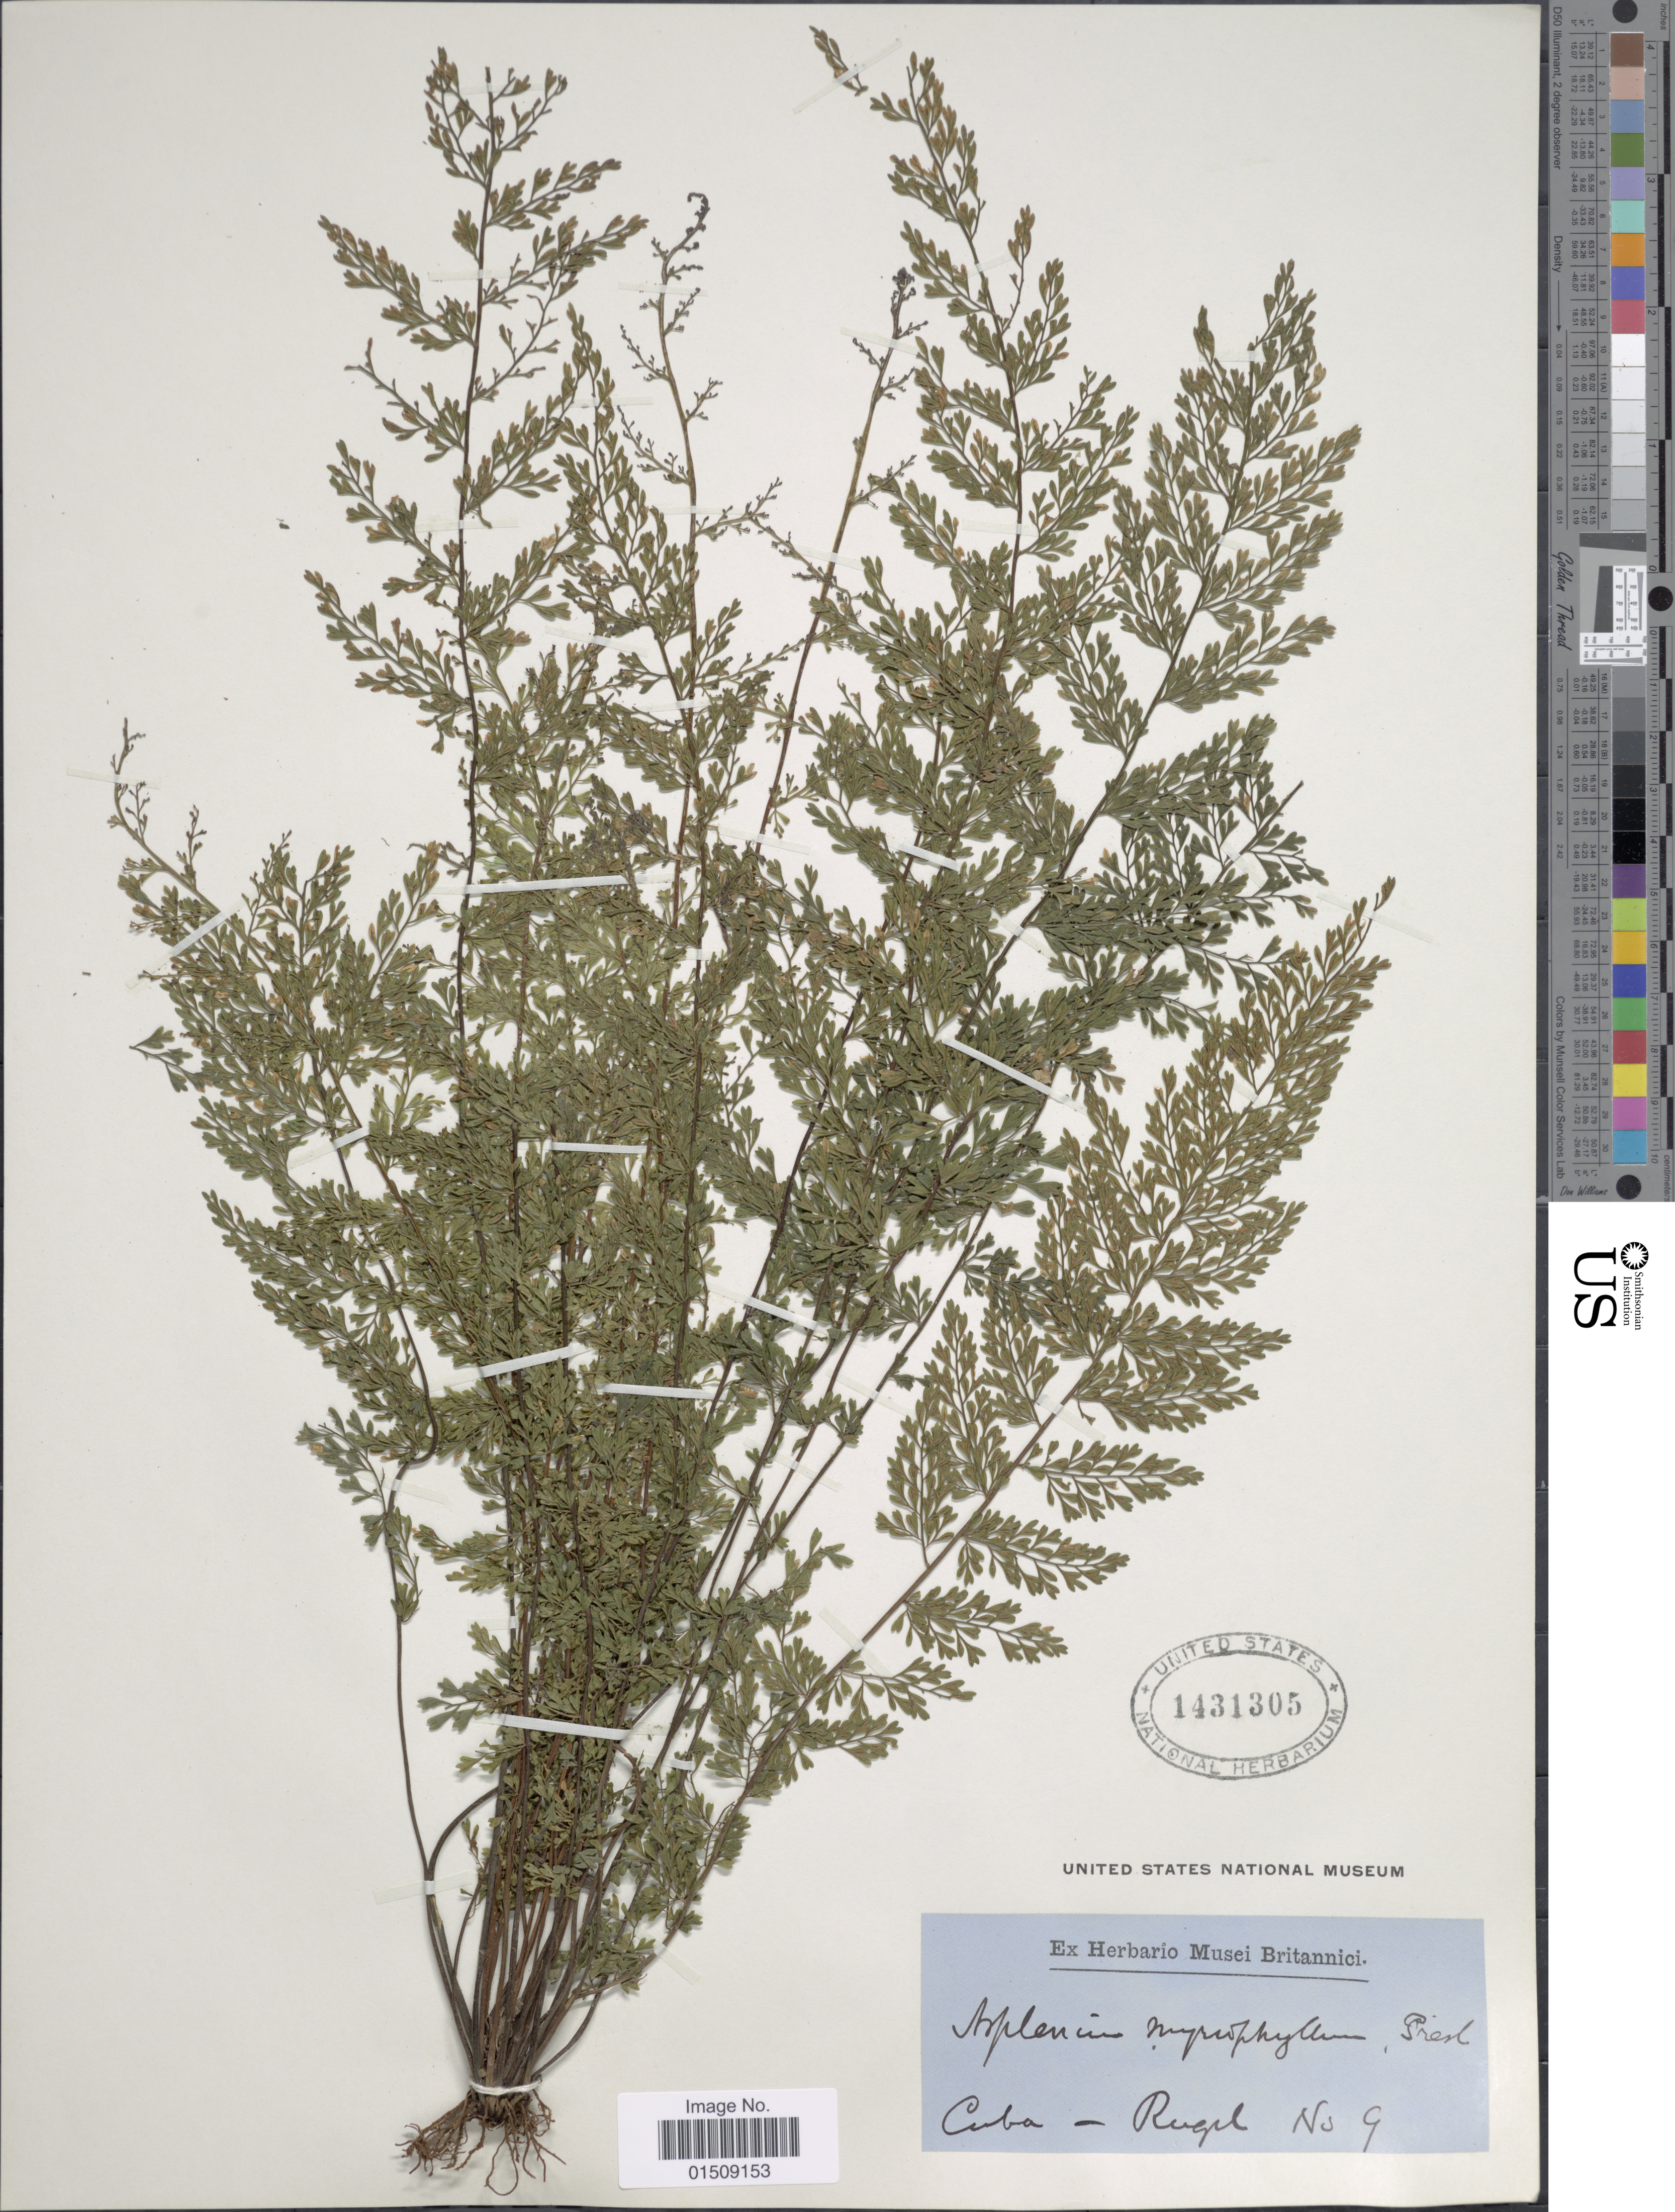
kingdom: Plantae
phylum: Tracheophyta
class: Polypodiopsida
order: Polypodiales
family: Aspleniaceae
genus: Asplenium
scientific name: Asplenium myriophyllum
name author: (Sw.) C. Presl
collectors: Rugel, --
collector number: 9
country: Cuba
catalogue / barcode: US 1431305